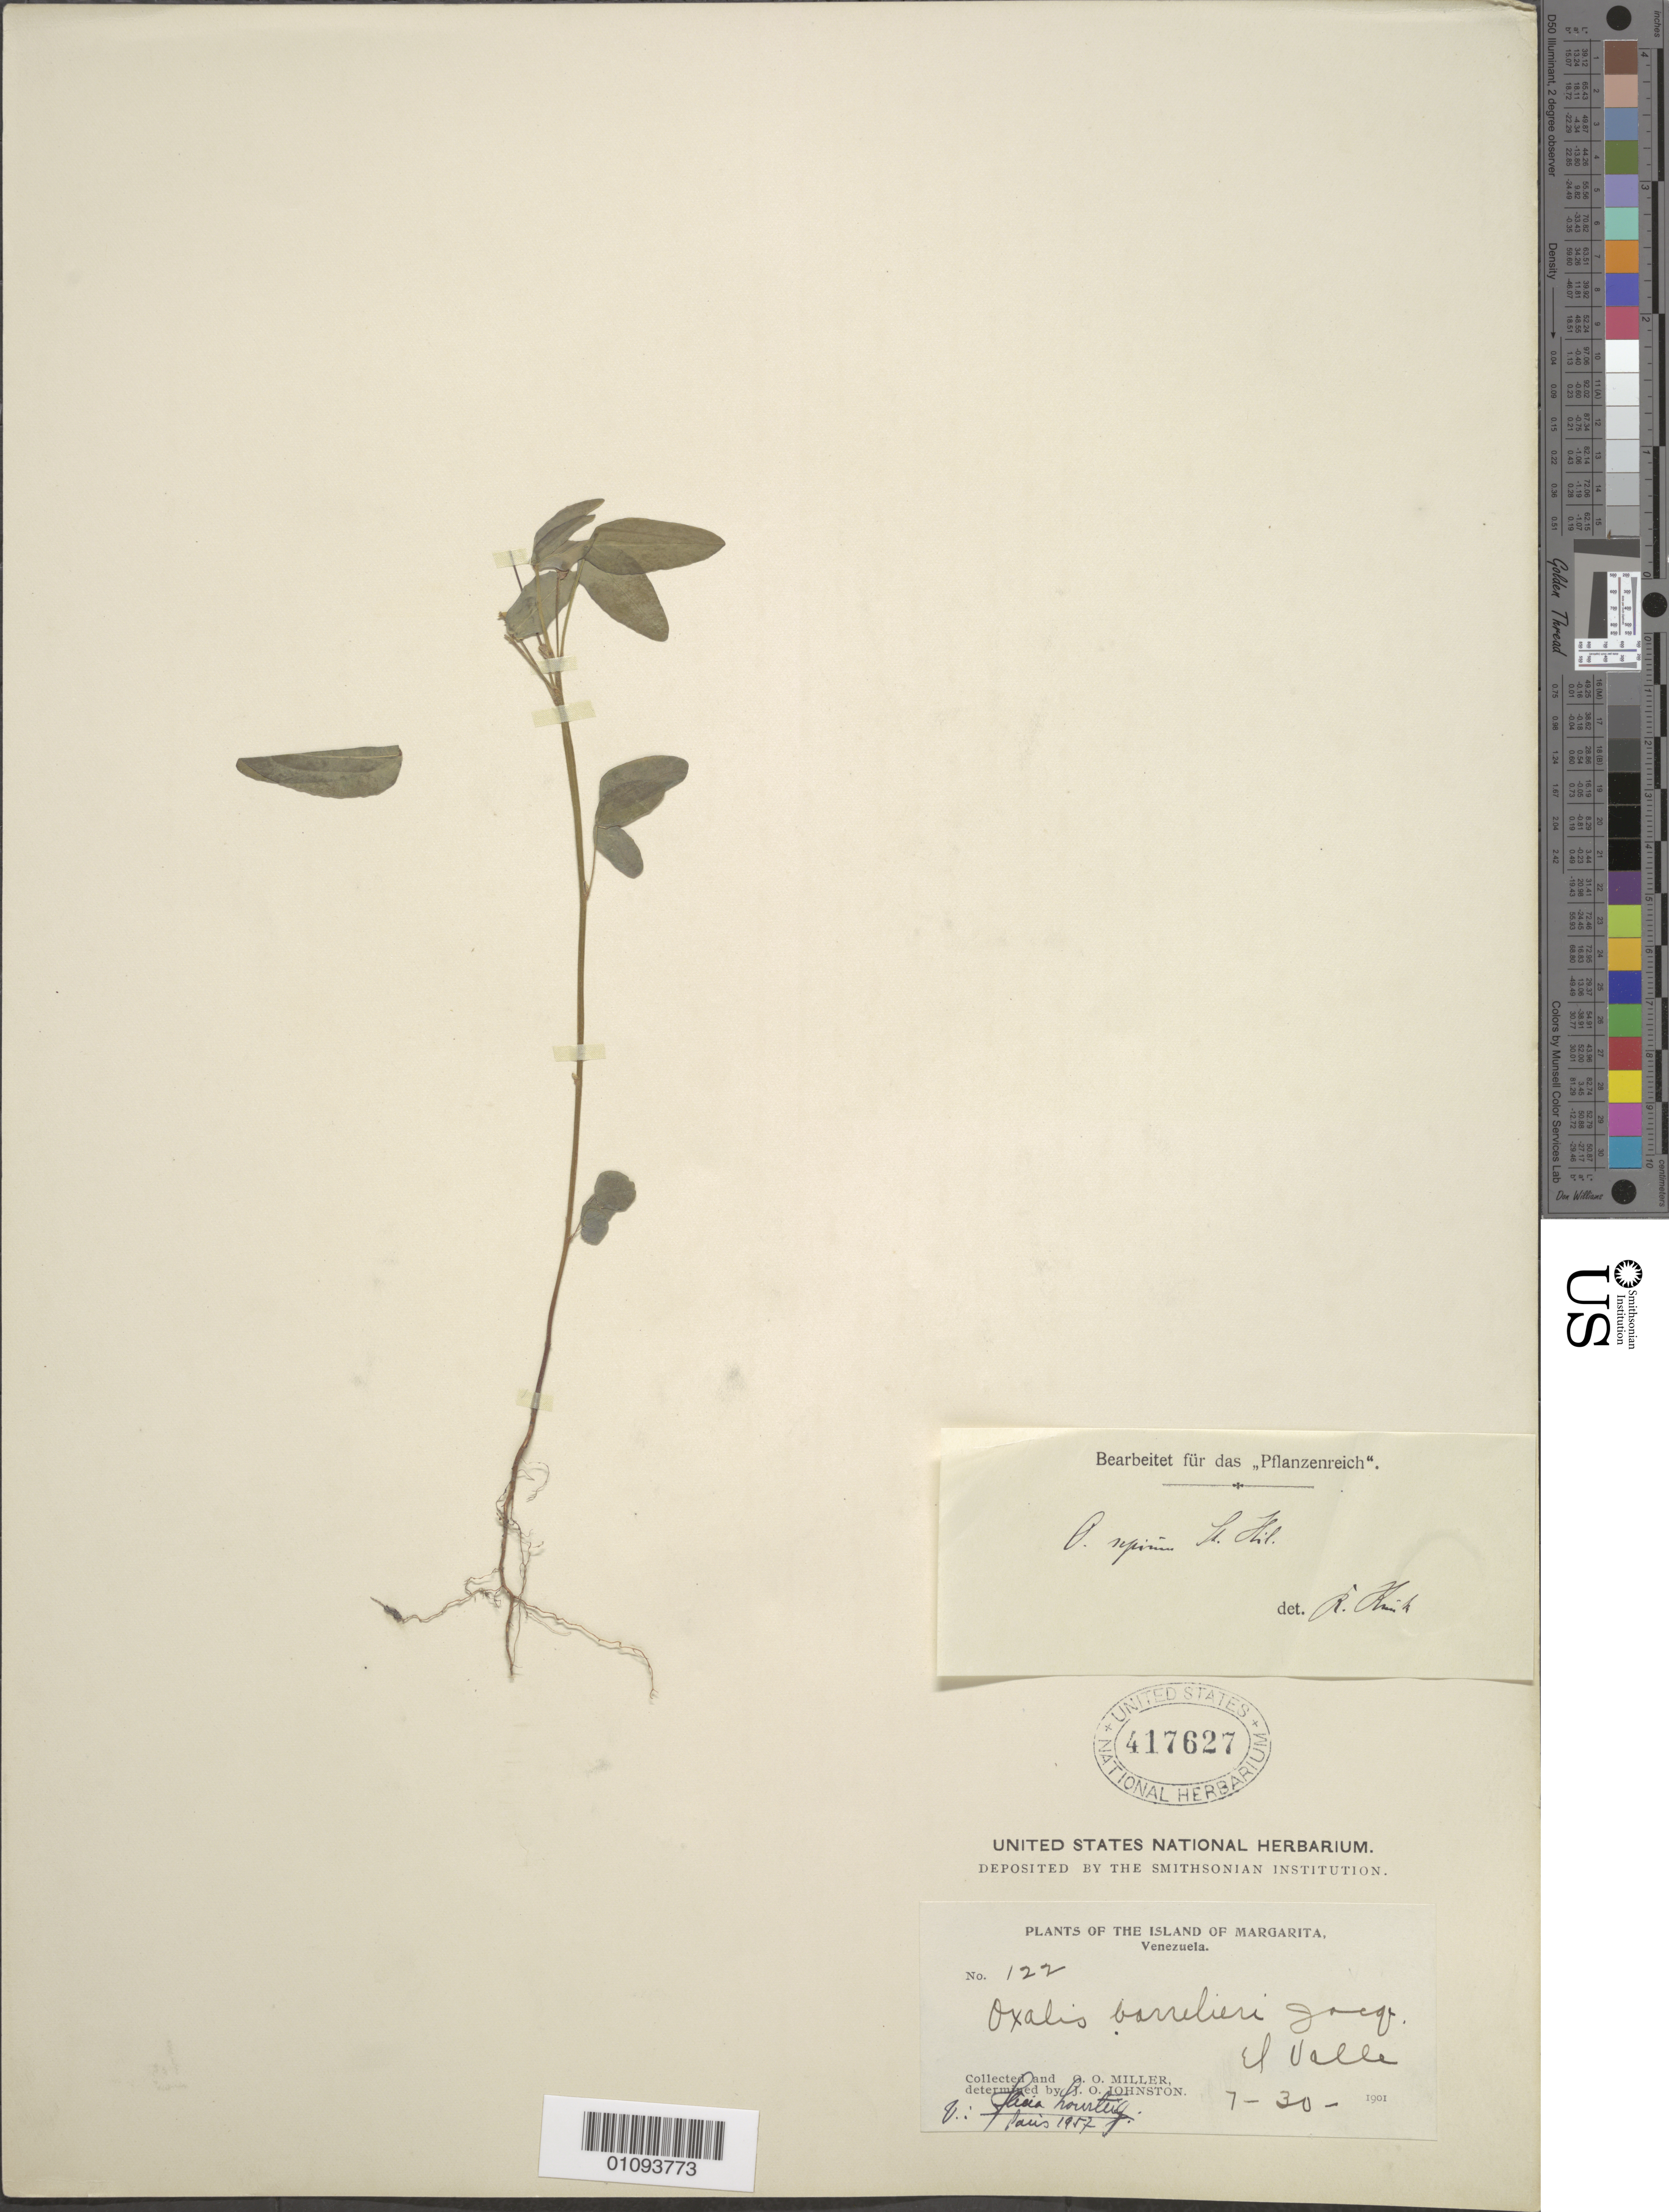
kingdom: Plantae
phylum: Tracheophyta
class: Magnoliopsida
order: Oxalidales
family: Oxalidaceae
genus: Oxalis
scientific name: Oxalis barrelieri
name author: L.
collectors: O. O. Miller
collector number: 122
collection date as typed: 30 Jul 1901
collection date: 1901-07-30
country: Venezuela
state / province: Nueva Esparta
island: Margarita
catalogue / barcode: US 417627